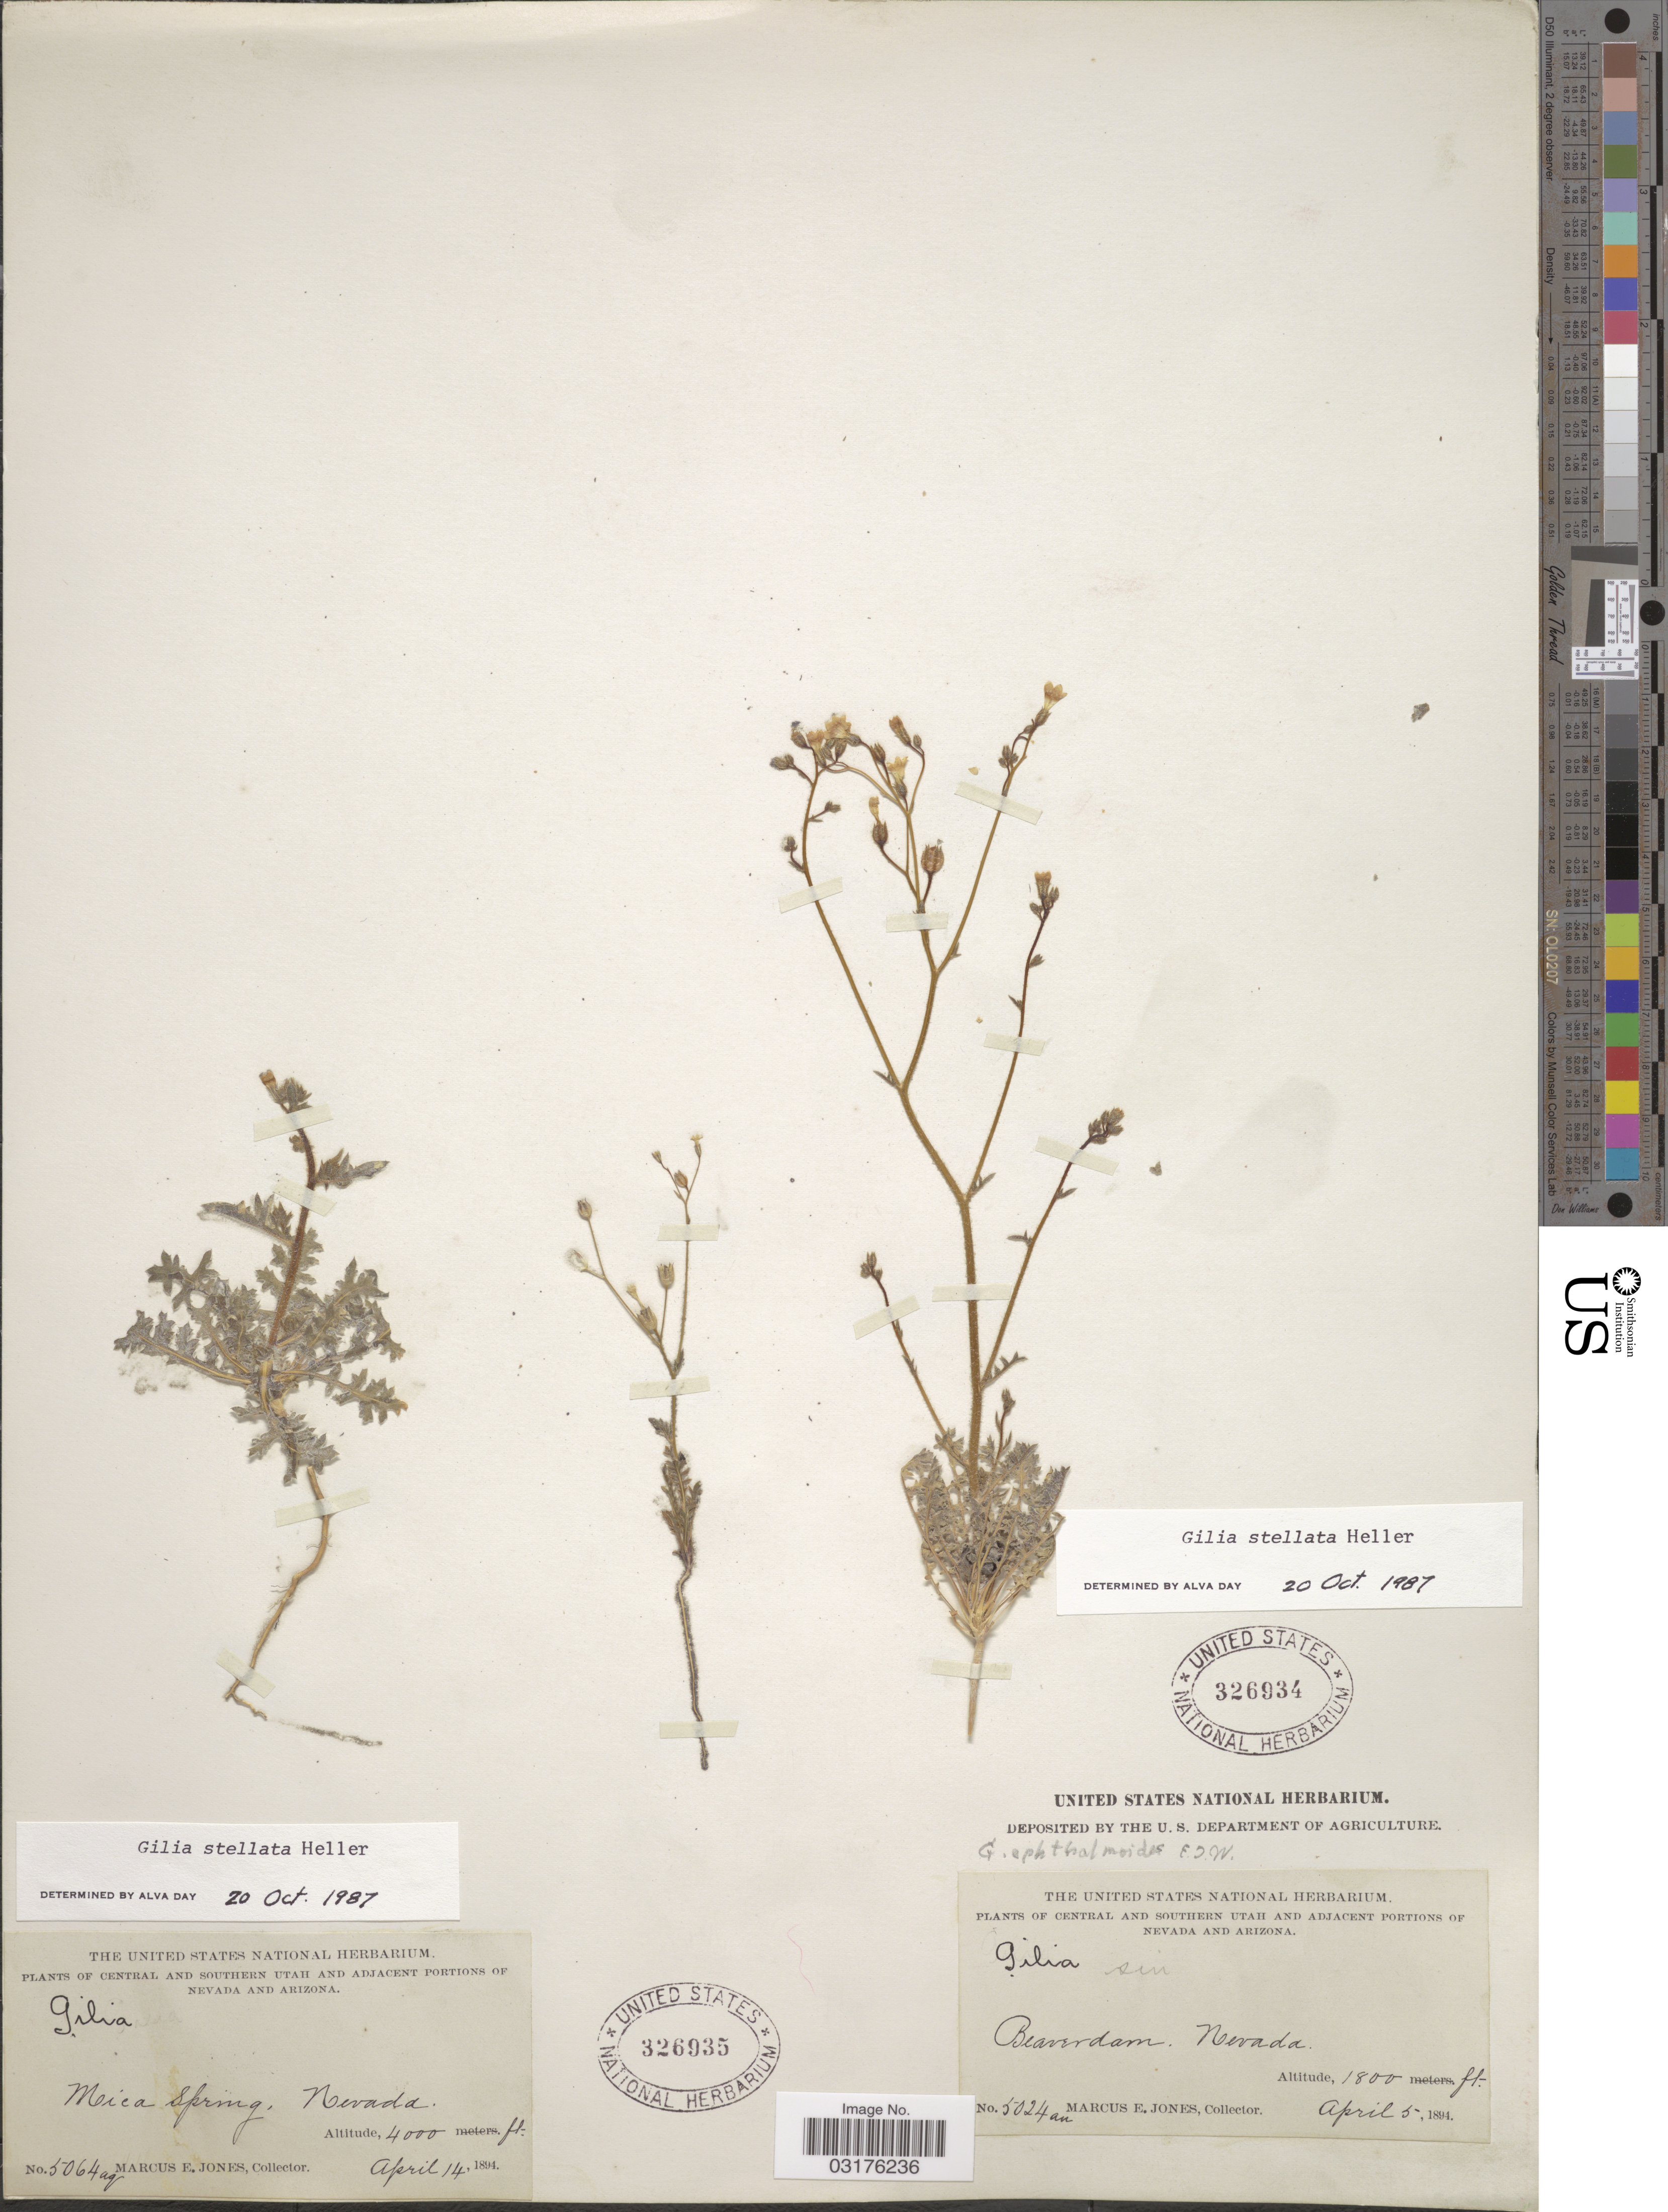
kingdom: Plantae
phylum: Tracheophyta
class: Magnoliopsida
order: Ericales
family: Polemoniaceae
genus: Gilia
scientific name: Gilia stellata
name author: A. Heller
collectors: M. E. Jones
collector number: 5024an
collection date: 1894-04-05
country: United States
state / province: Nevada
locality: Beaverdam, Nevada.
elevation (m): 549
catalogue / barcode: US 326934-2